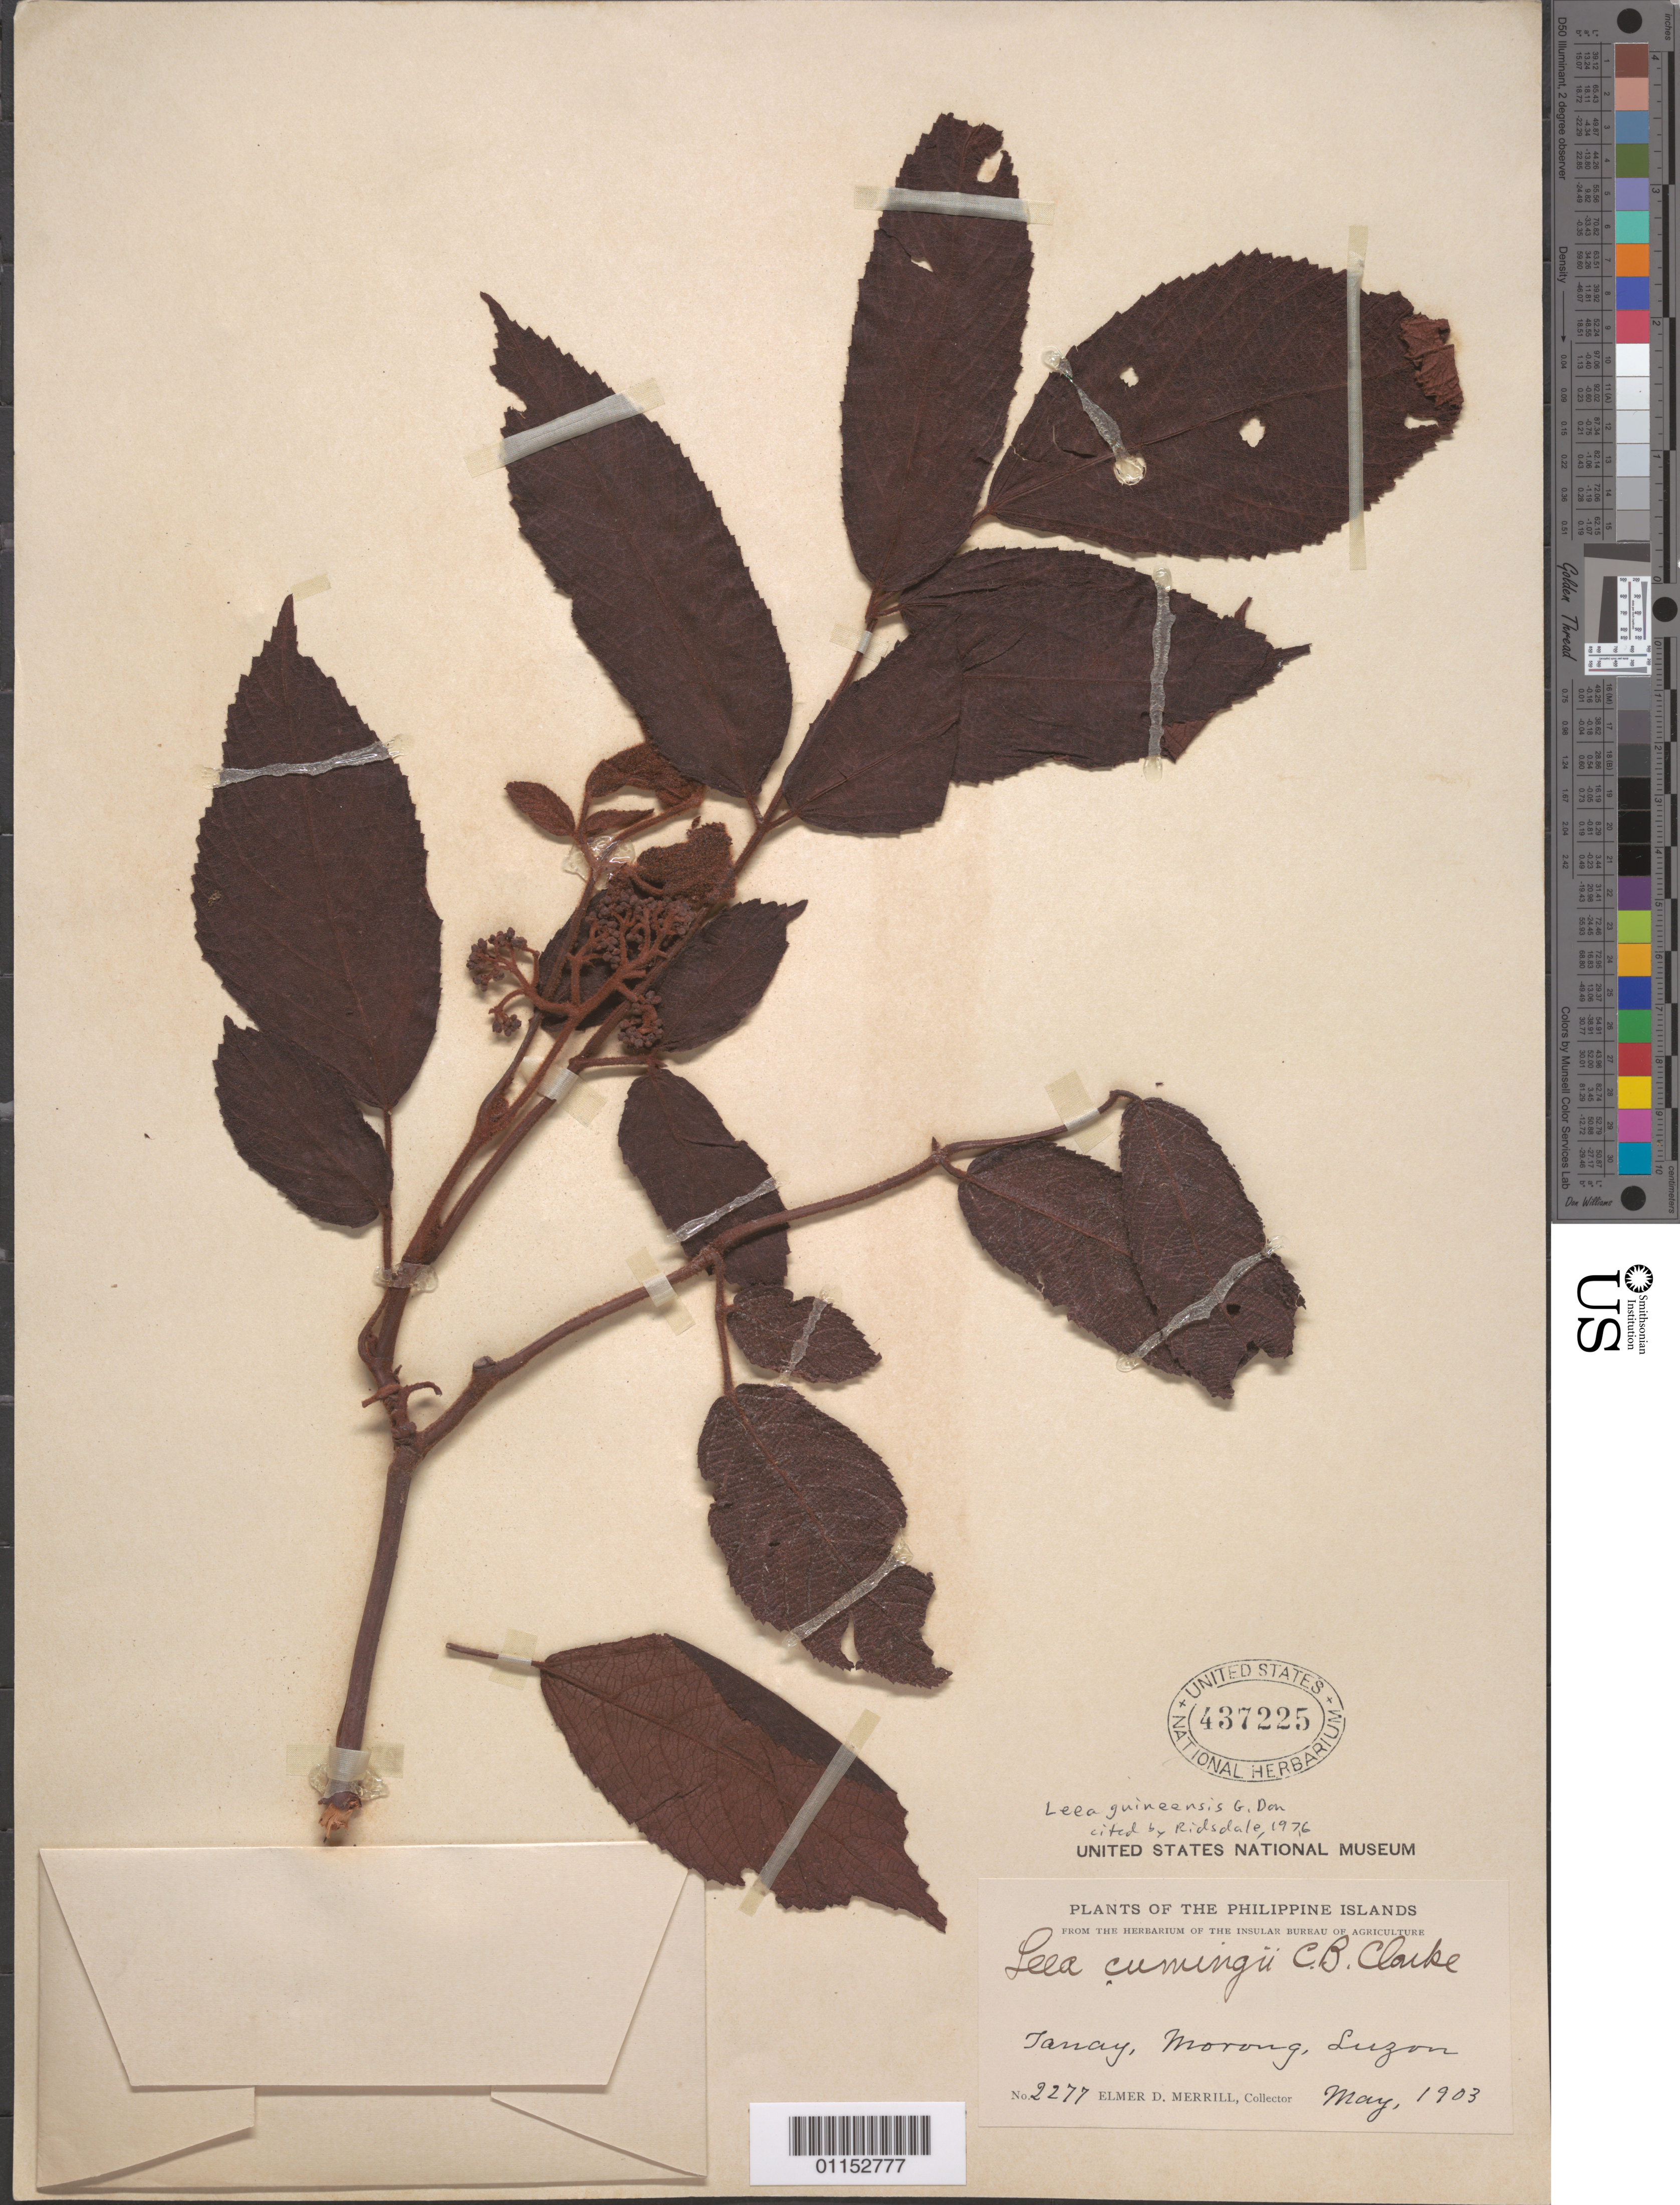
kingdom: Plantae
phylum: Tracheophyta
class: Magnoliopsida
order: Vitales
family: Vitaceae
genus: Leea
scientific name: Leea guineensis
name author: G. Don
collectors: E. D. Merrill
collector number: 2277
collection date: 1903-05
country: Philippines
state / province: Calabarzon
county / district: Rizal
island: Luzon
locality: Janay, Morong.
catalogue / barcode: US 437225